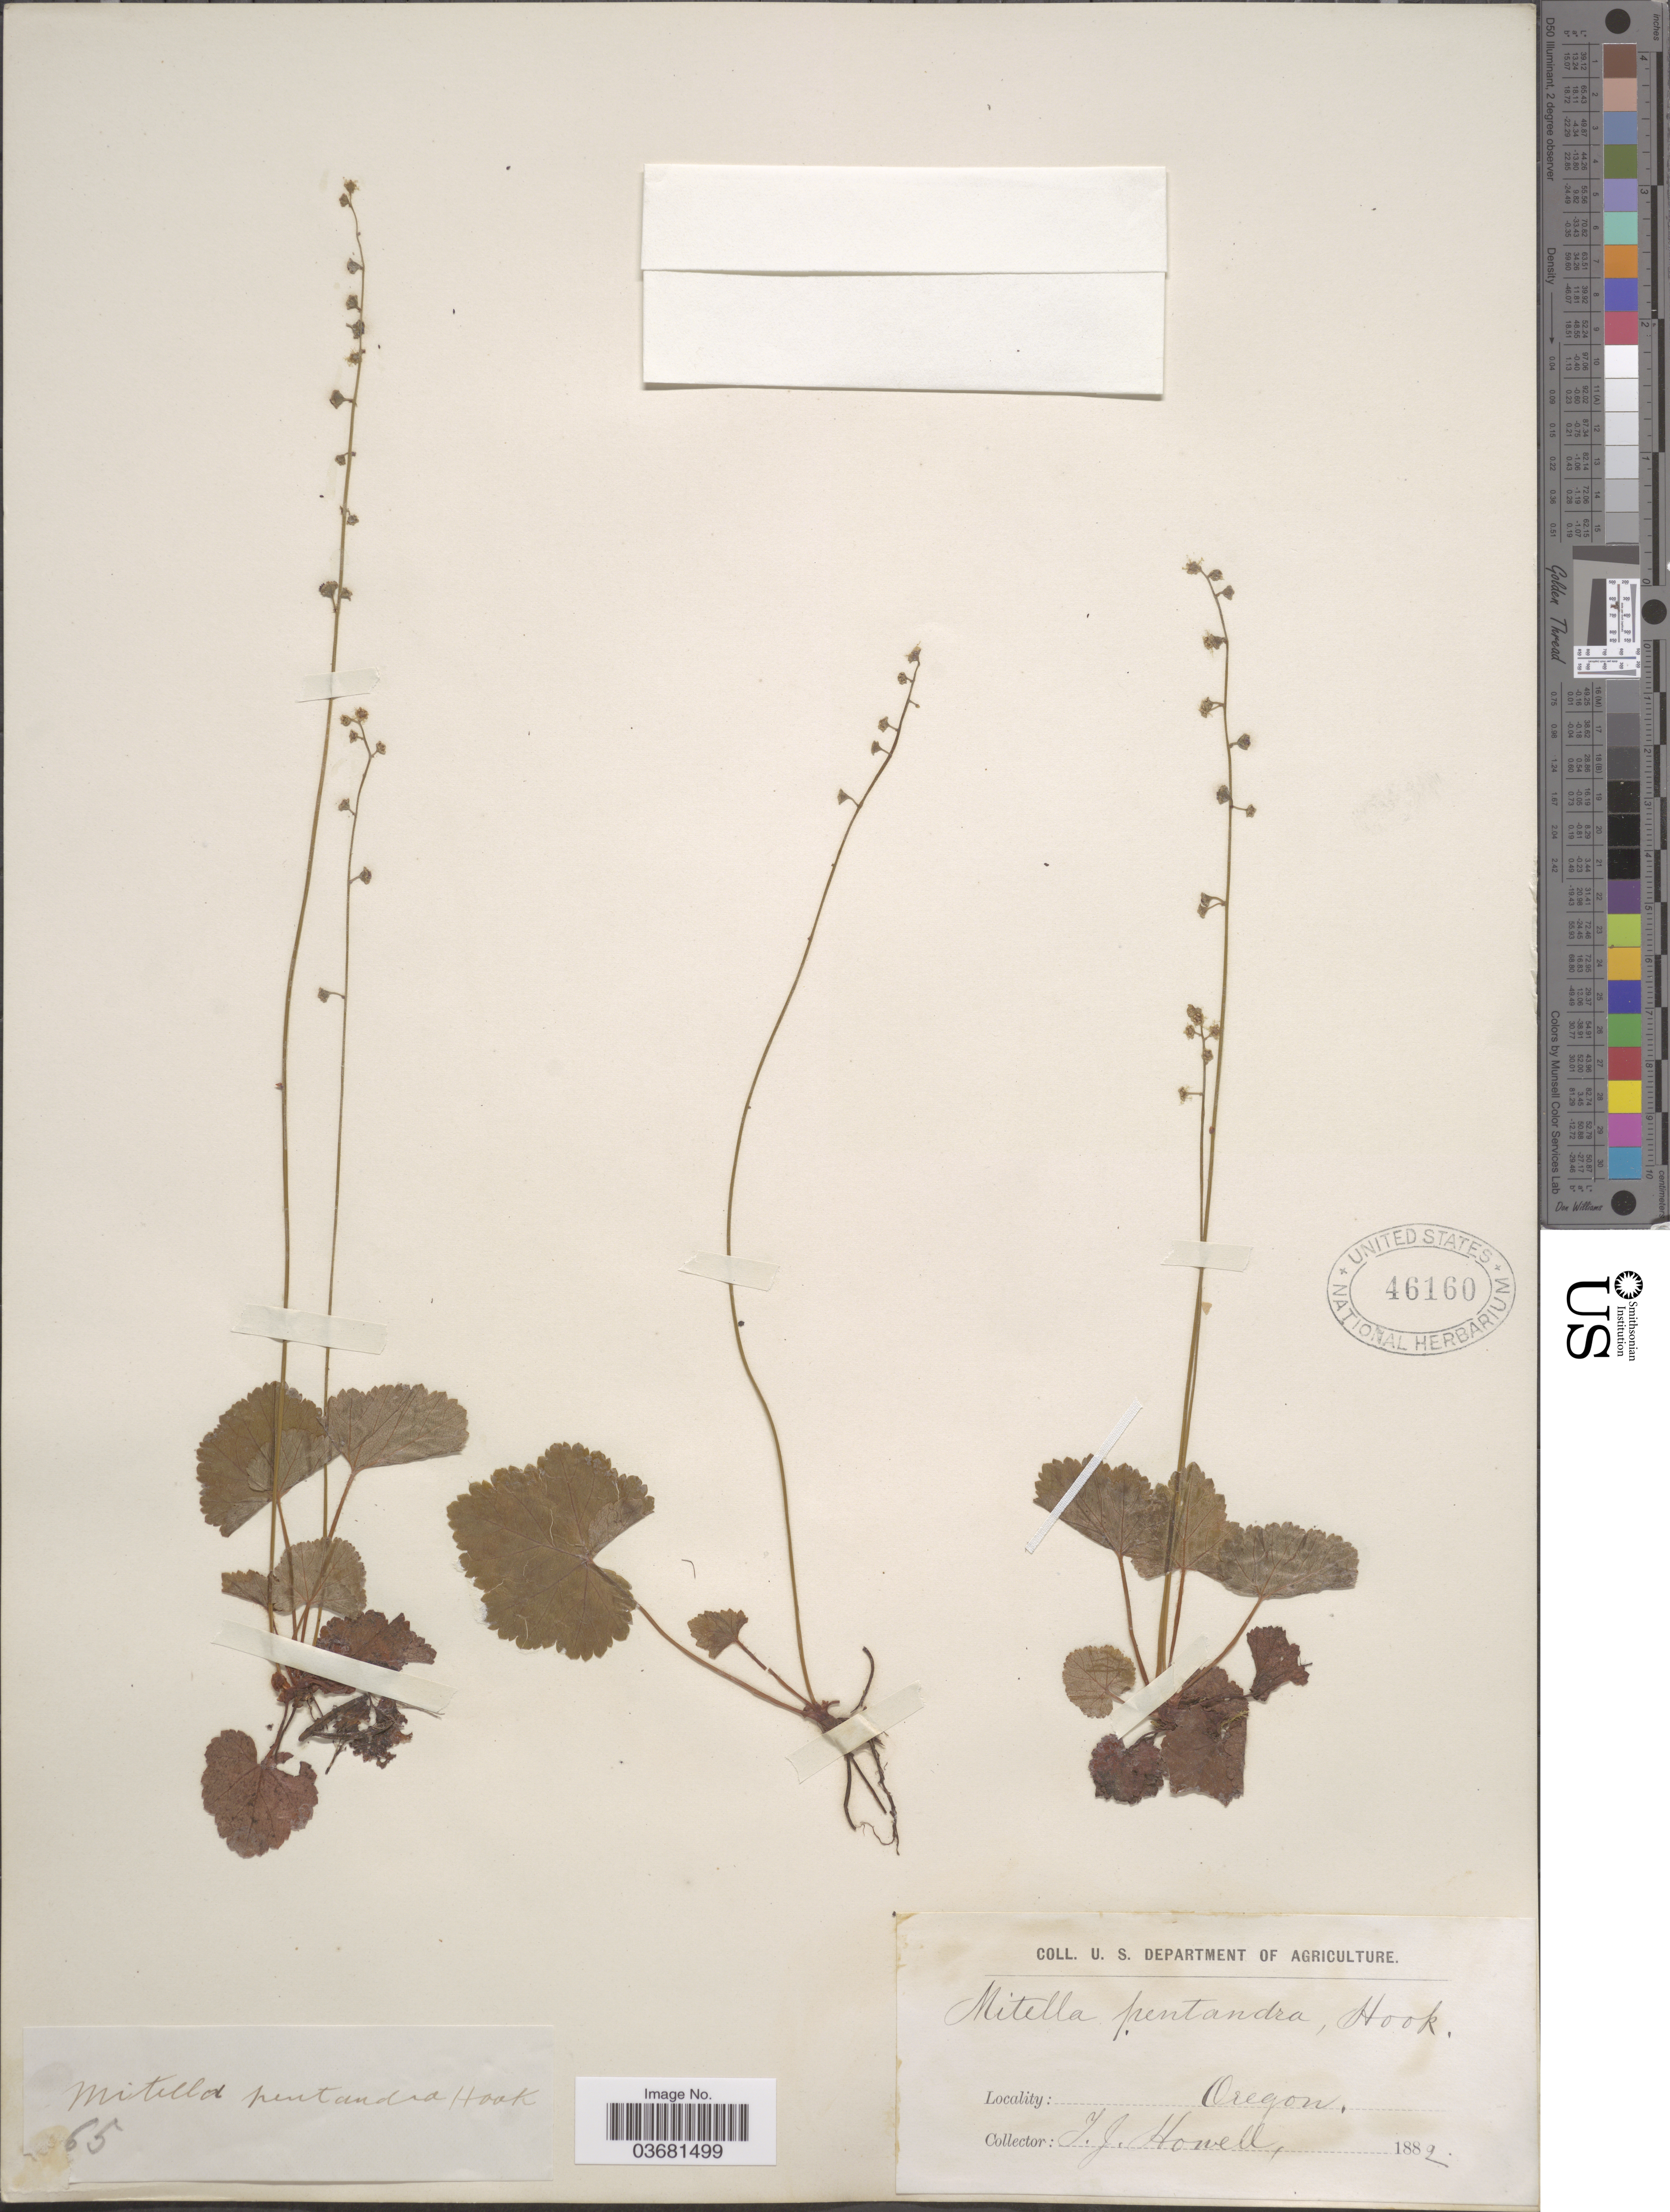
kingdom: Plantae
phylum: Tracheophyta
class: Magnoliopsida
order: Saxifragales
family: Saxifragaceae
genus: Mitella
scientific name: Mitella pentandra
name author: Hook.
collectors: T. J. Howell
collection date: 1882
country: United States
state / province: Oregon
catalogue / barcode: US 46160